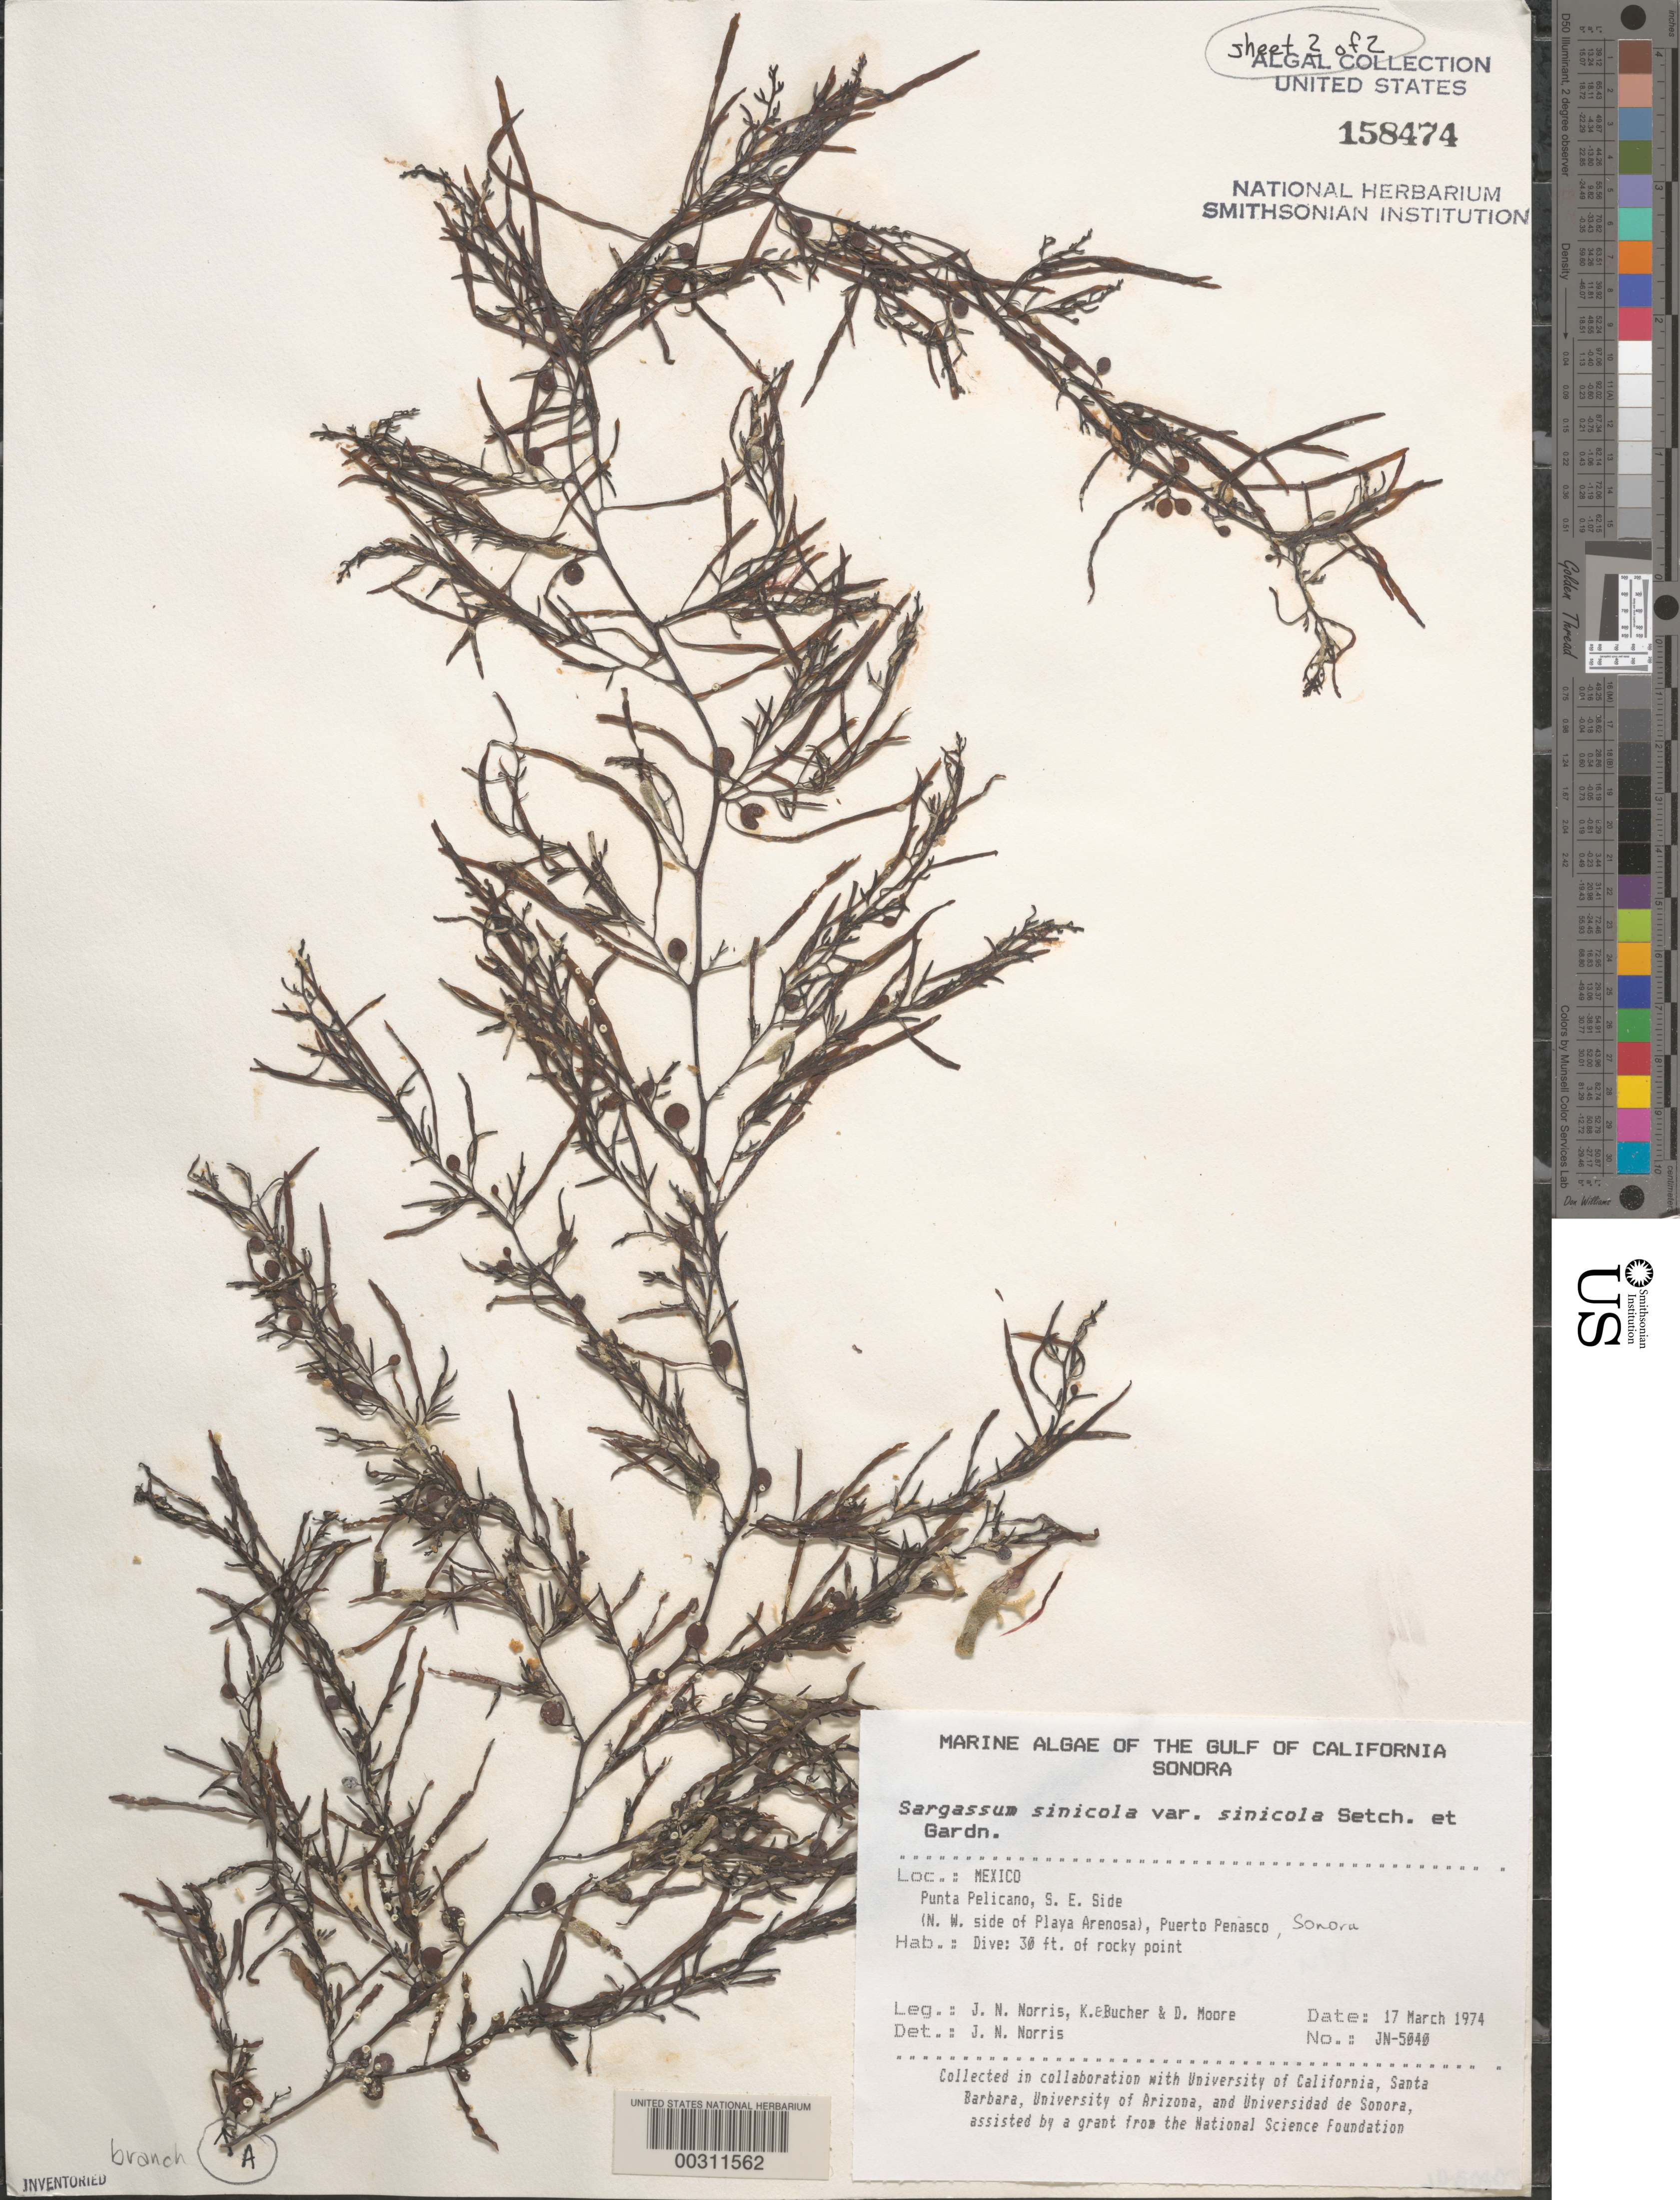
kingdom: Chromista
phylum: Ochrophyta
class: Phaeophyceae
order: Fucales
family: Sargassaceae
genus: Sargassum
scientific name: Sargassum sinicola var. sinicola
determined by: Norris, James N.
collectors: J. N. Norris, K. E. Bucher & D. Moore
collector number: JN-5040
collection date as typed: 17 Mar 1974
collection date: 1974-03-17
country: Mexico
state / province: Sonora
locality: Punta Pelicano, Puerto Penasco, Playa Arenosa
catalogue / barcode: US 158474